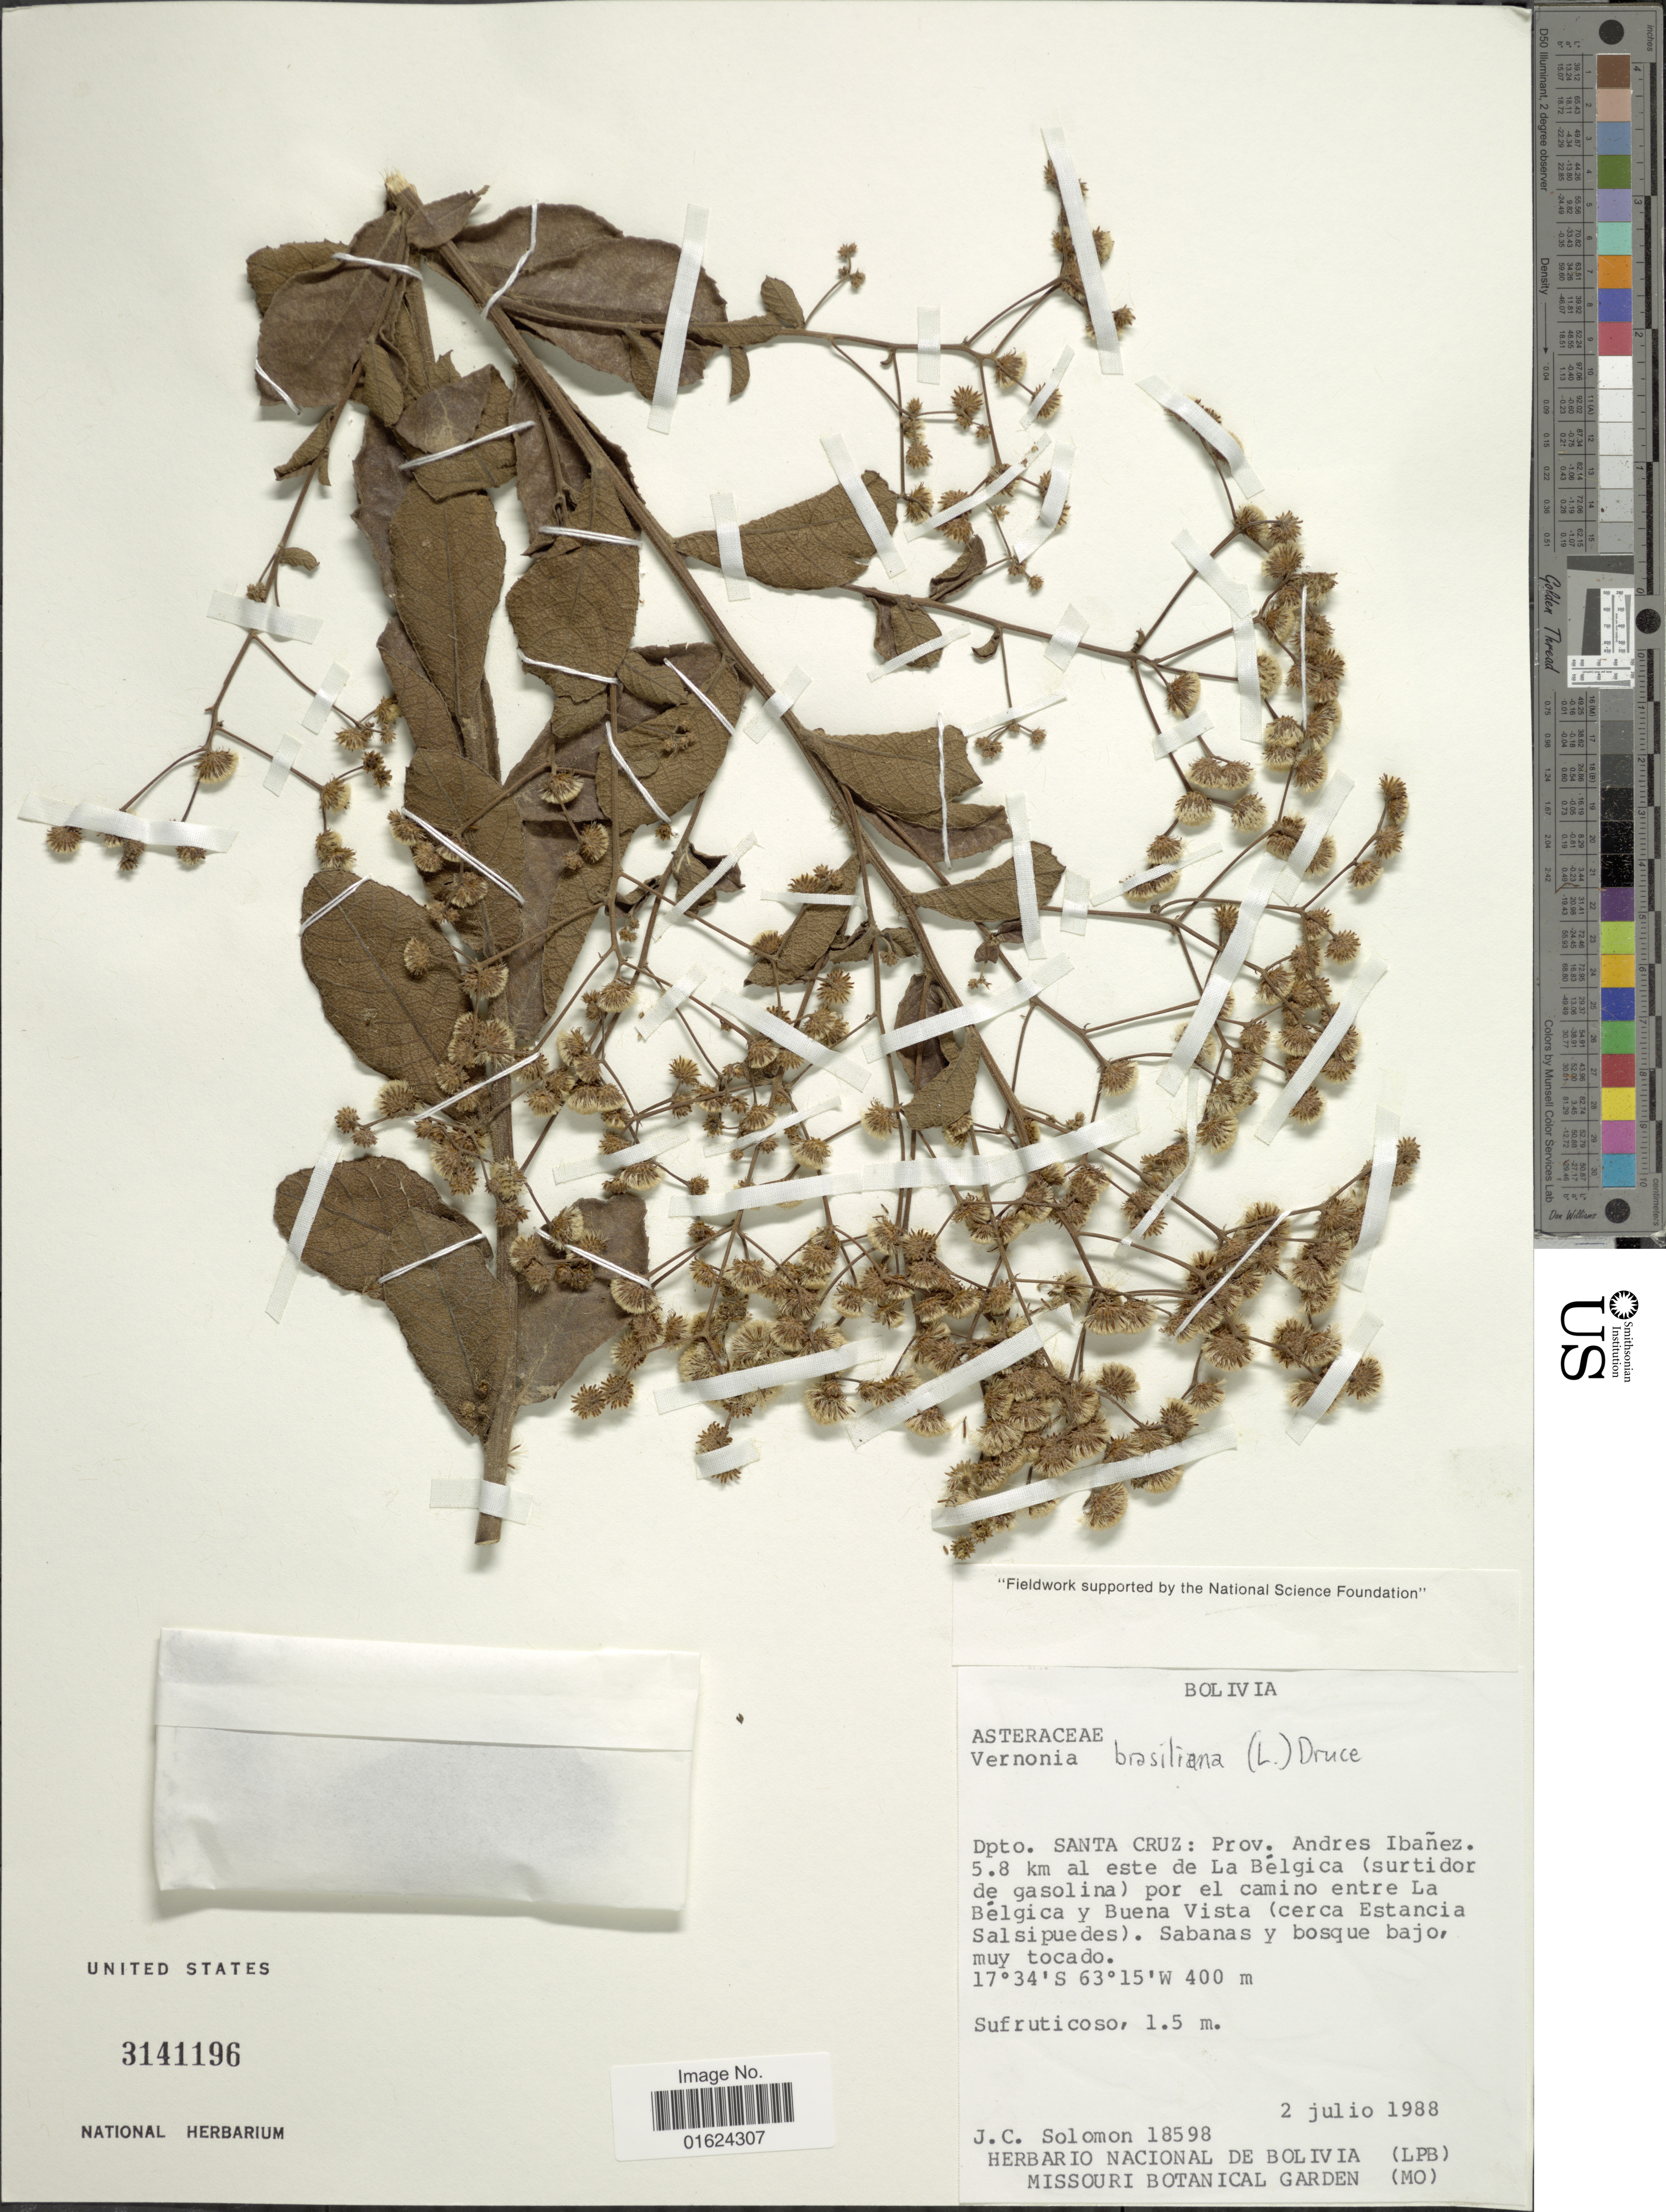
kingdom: Plantae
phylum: Tracheophyta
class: Magnoliopsida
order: Asterales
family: Asteraceae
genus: Vernonia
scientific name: Vernonia brasiliana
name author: (L.) Druce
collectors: J. C. Solomon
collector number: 18598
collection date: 1988-07-02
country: Bolivia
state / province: Santa Cruz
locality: Bolivia. Dpto. Santa Cruz: Prov. Andres Ibanez. 5.8 km al este de La Belgica (surtidor de gasolina) por el camino entre La Belgica y Buena Vista (cerca Estanci Salsipeudes).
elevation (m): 400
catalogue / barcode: US 3141196